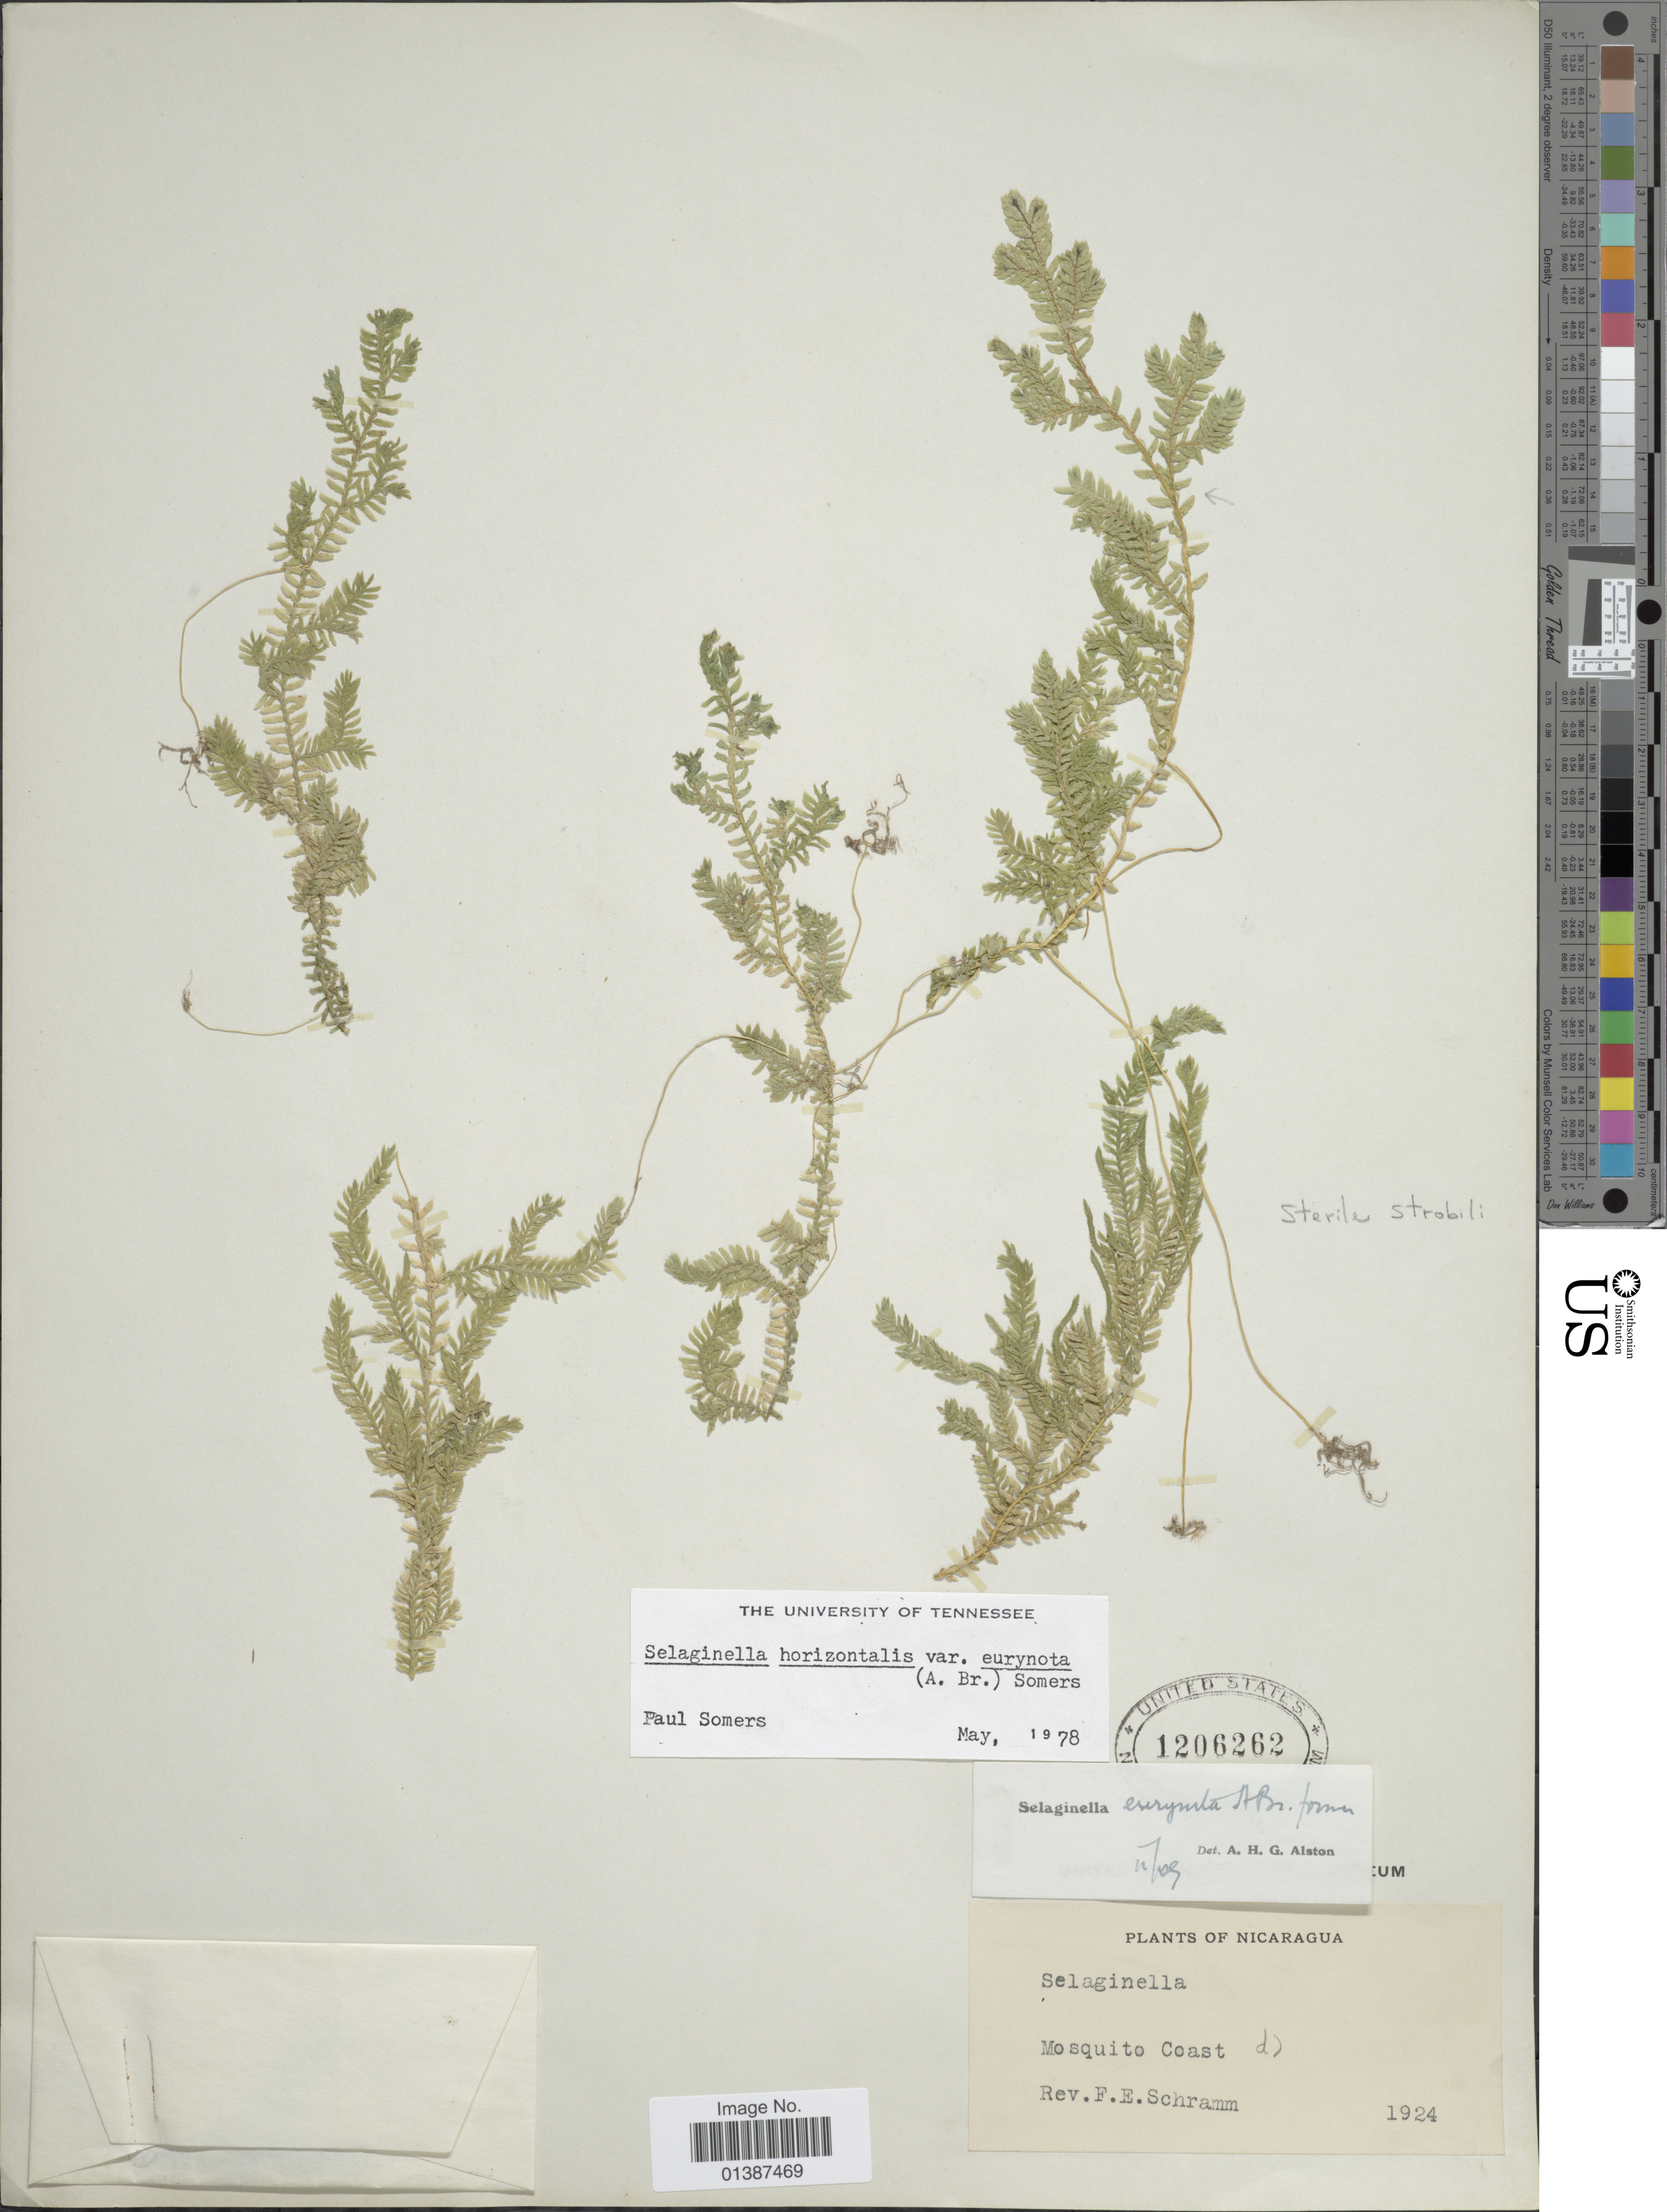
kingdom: Plantae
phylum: Tracheophyta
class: Lycopodiopsida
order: Selaginellales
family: Selaginellaceae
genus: Selaginella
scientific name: Selaginella eurynota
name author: A. Braun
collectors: F. E. Schramm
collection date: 1924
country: Nicaragua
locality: Mosquito Coast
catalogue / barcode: US 1206262